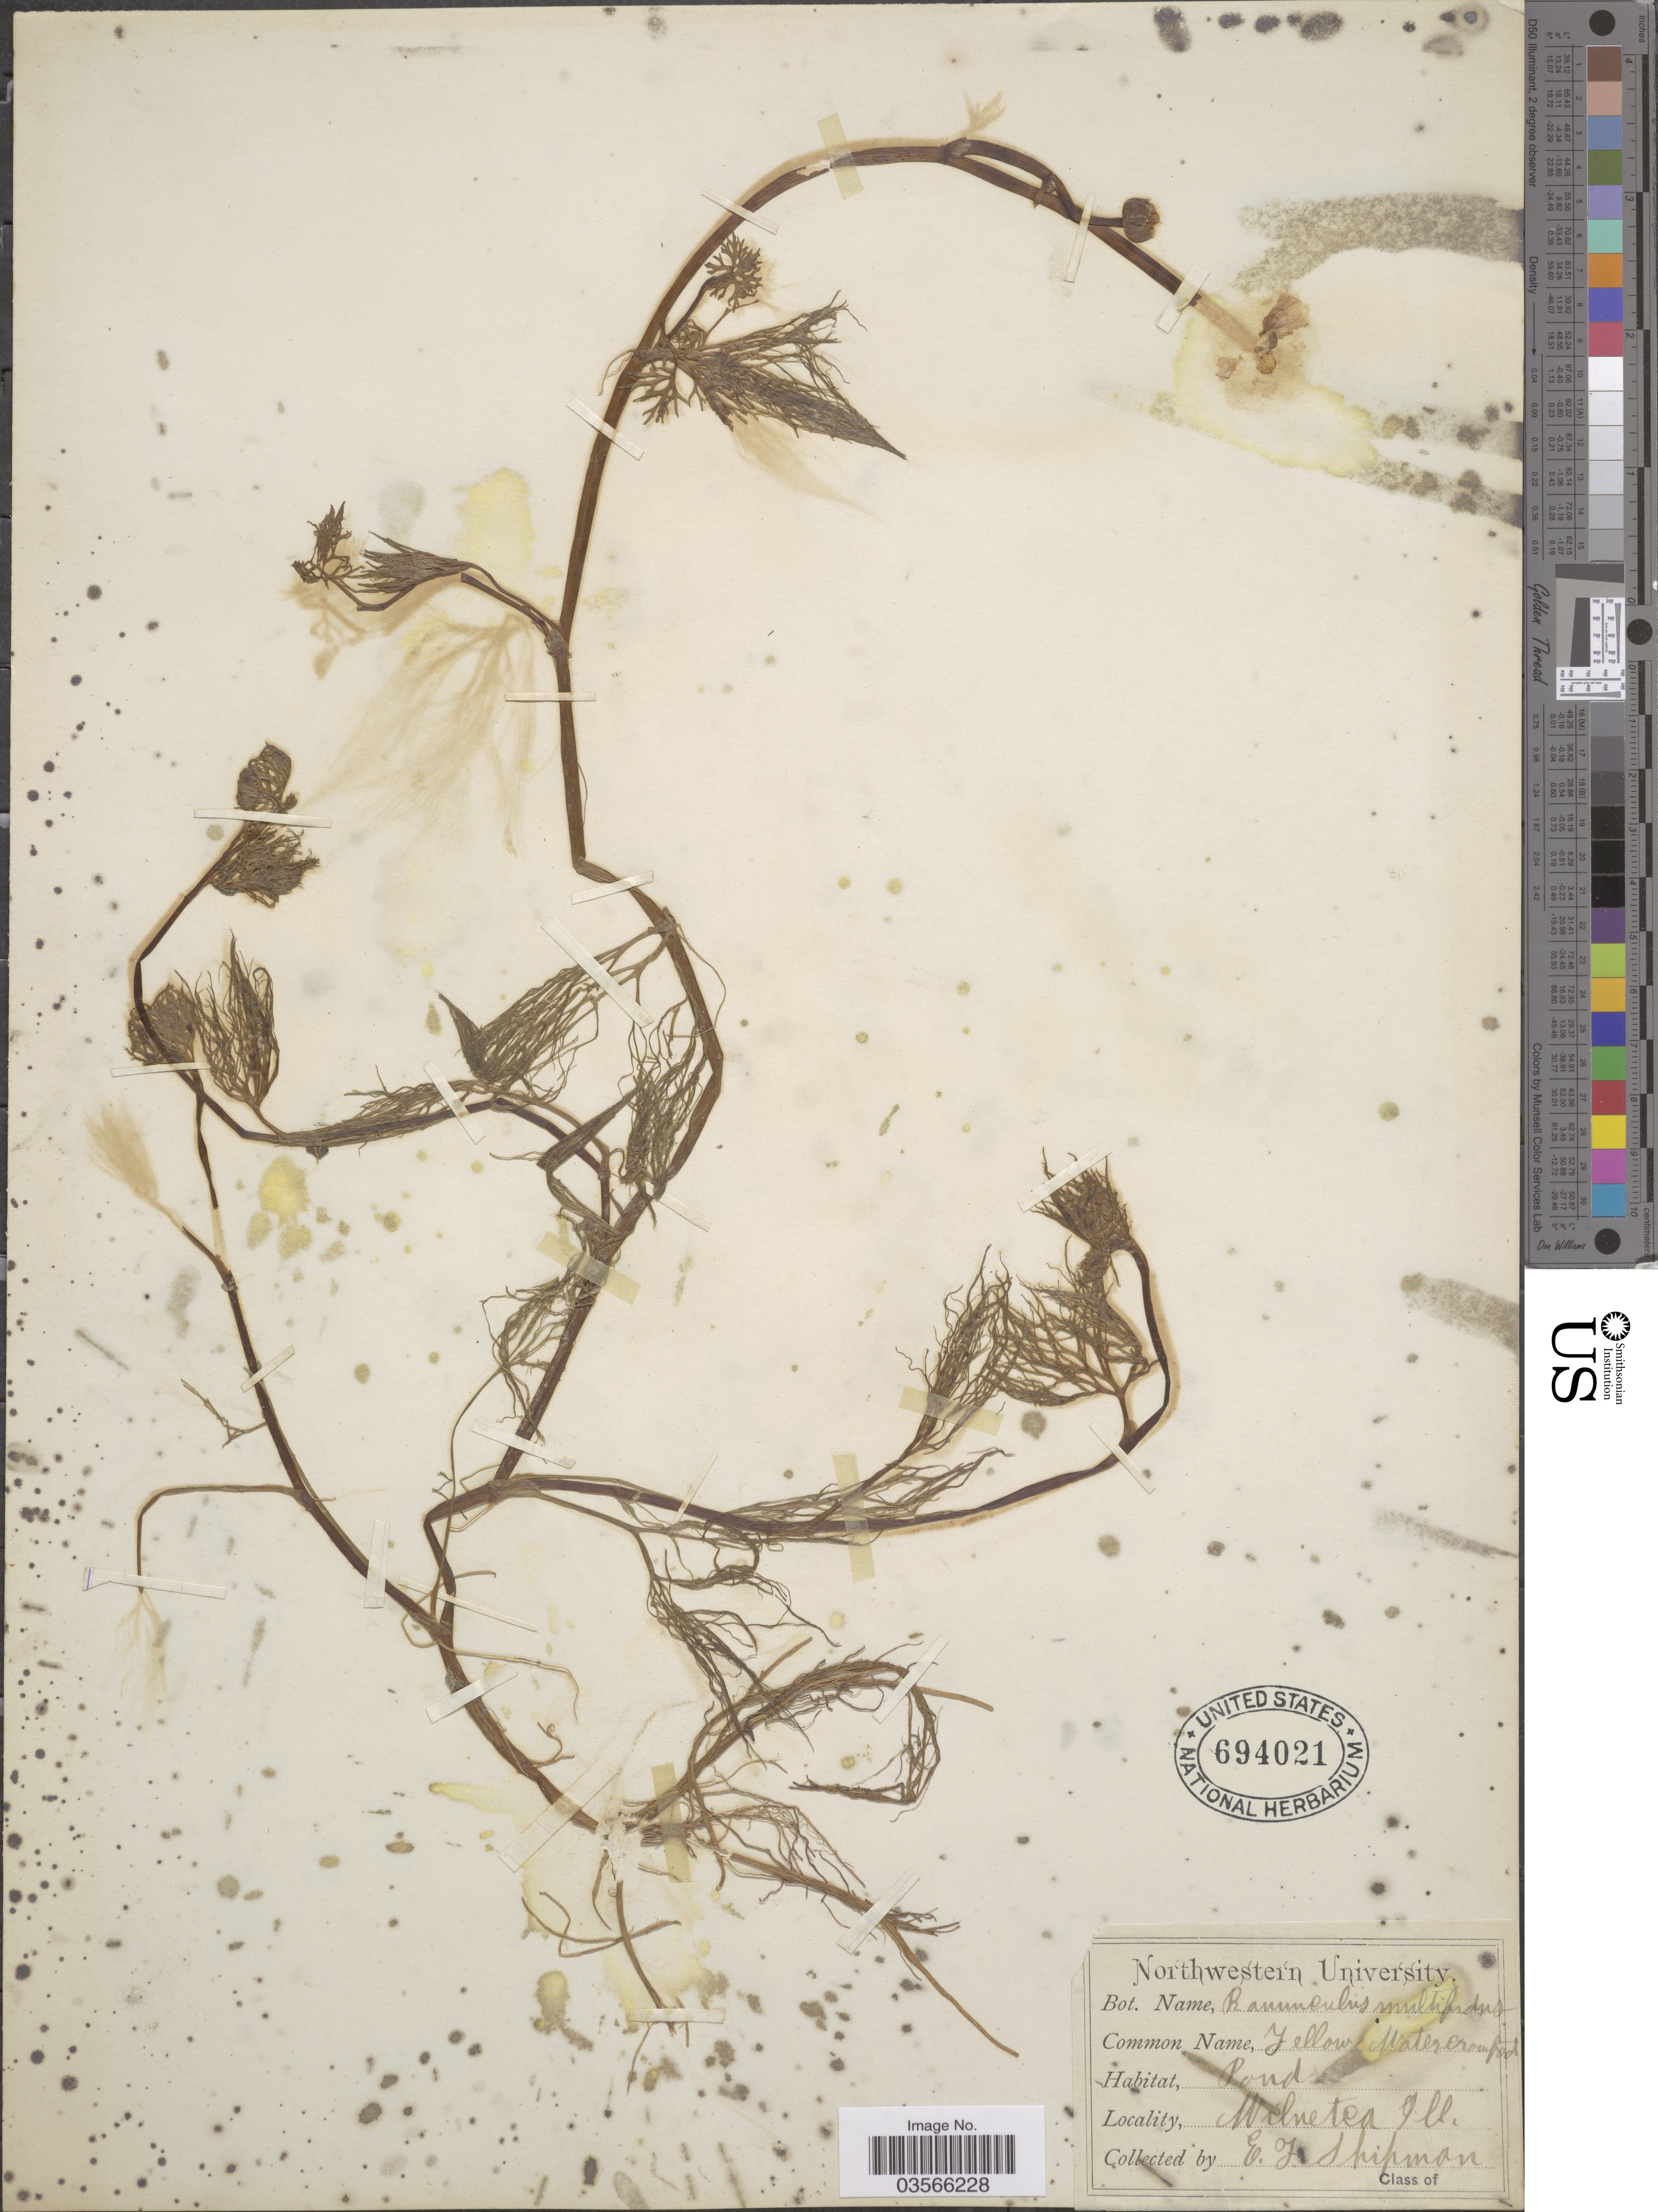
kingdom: Plantae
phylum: Tracheophyta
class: Magnoliopsida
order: Ranunculales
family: Ranunculaceae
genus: Ranunculus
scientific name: Ranunculus flabellaris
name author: Raf.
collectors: E. Shipman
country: United States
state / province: Illinois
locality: Wilnetca.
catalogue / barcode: US 694021